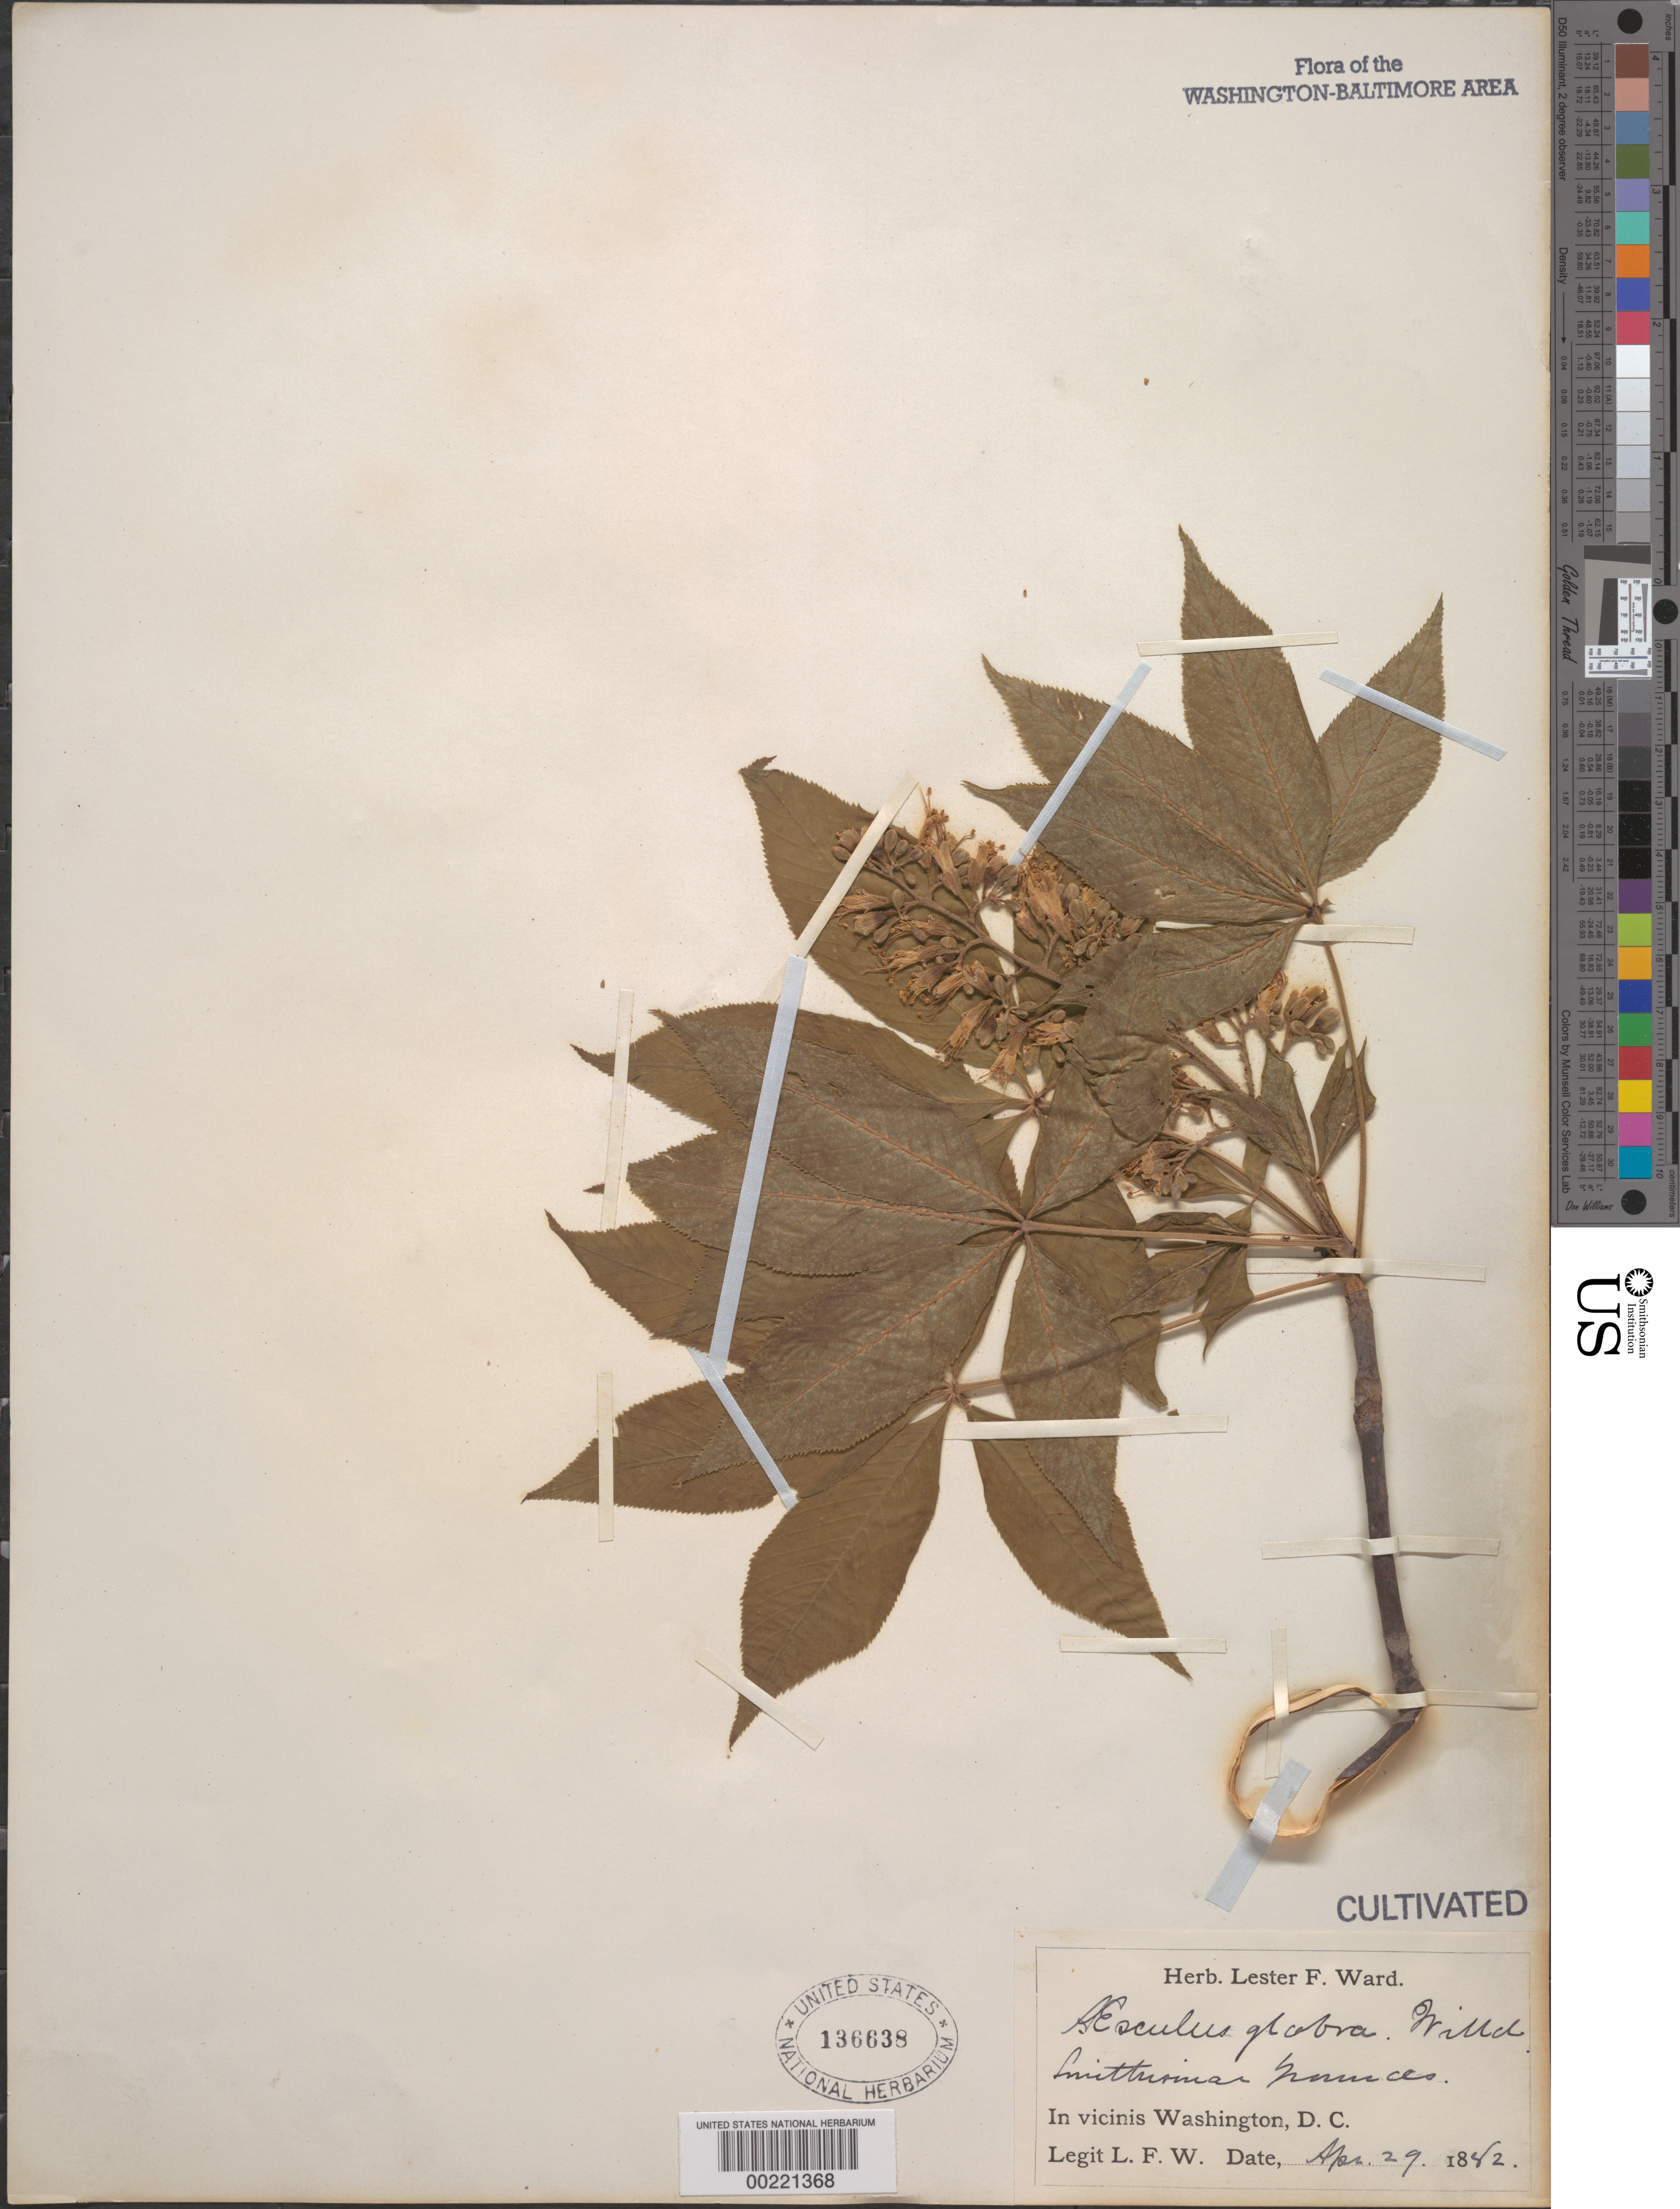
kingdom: Plantae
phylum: Tracheophyta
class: Magnoliopsida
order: Sapindales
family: Sapindaceae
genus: Aesculus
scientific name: Aesculus glabra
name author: Willd.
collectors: L. F. Ward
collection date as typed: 29 Apr 1882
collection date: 1882-04-29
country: United States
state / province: District of Columbia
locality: Smithsonian grounds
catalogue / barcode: US 136638